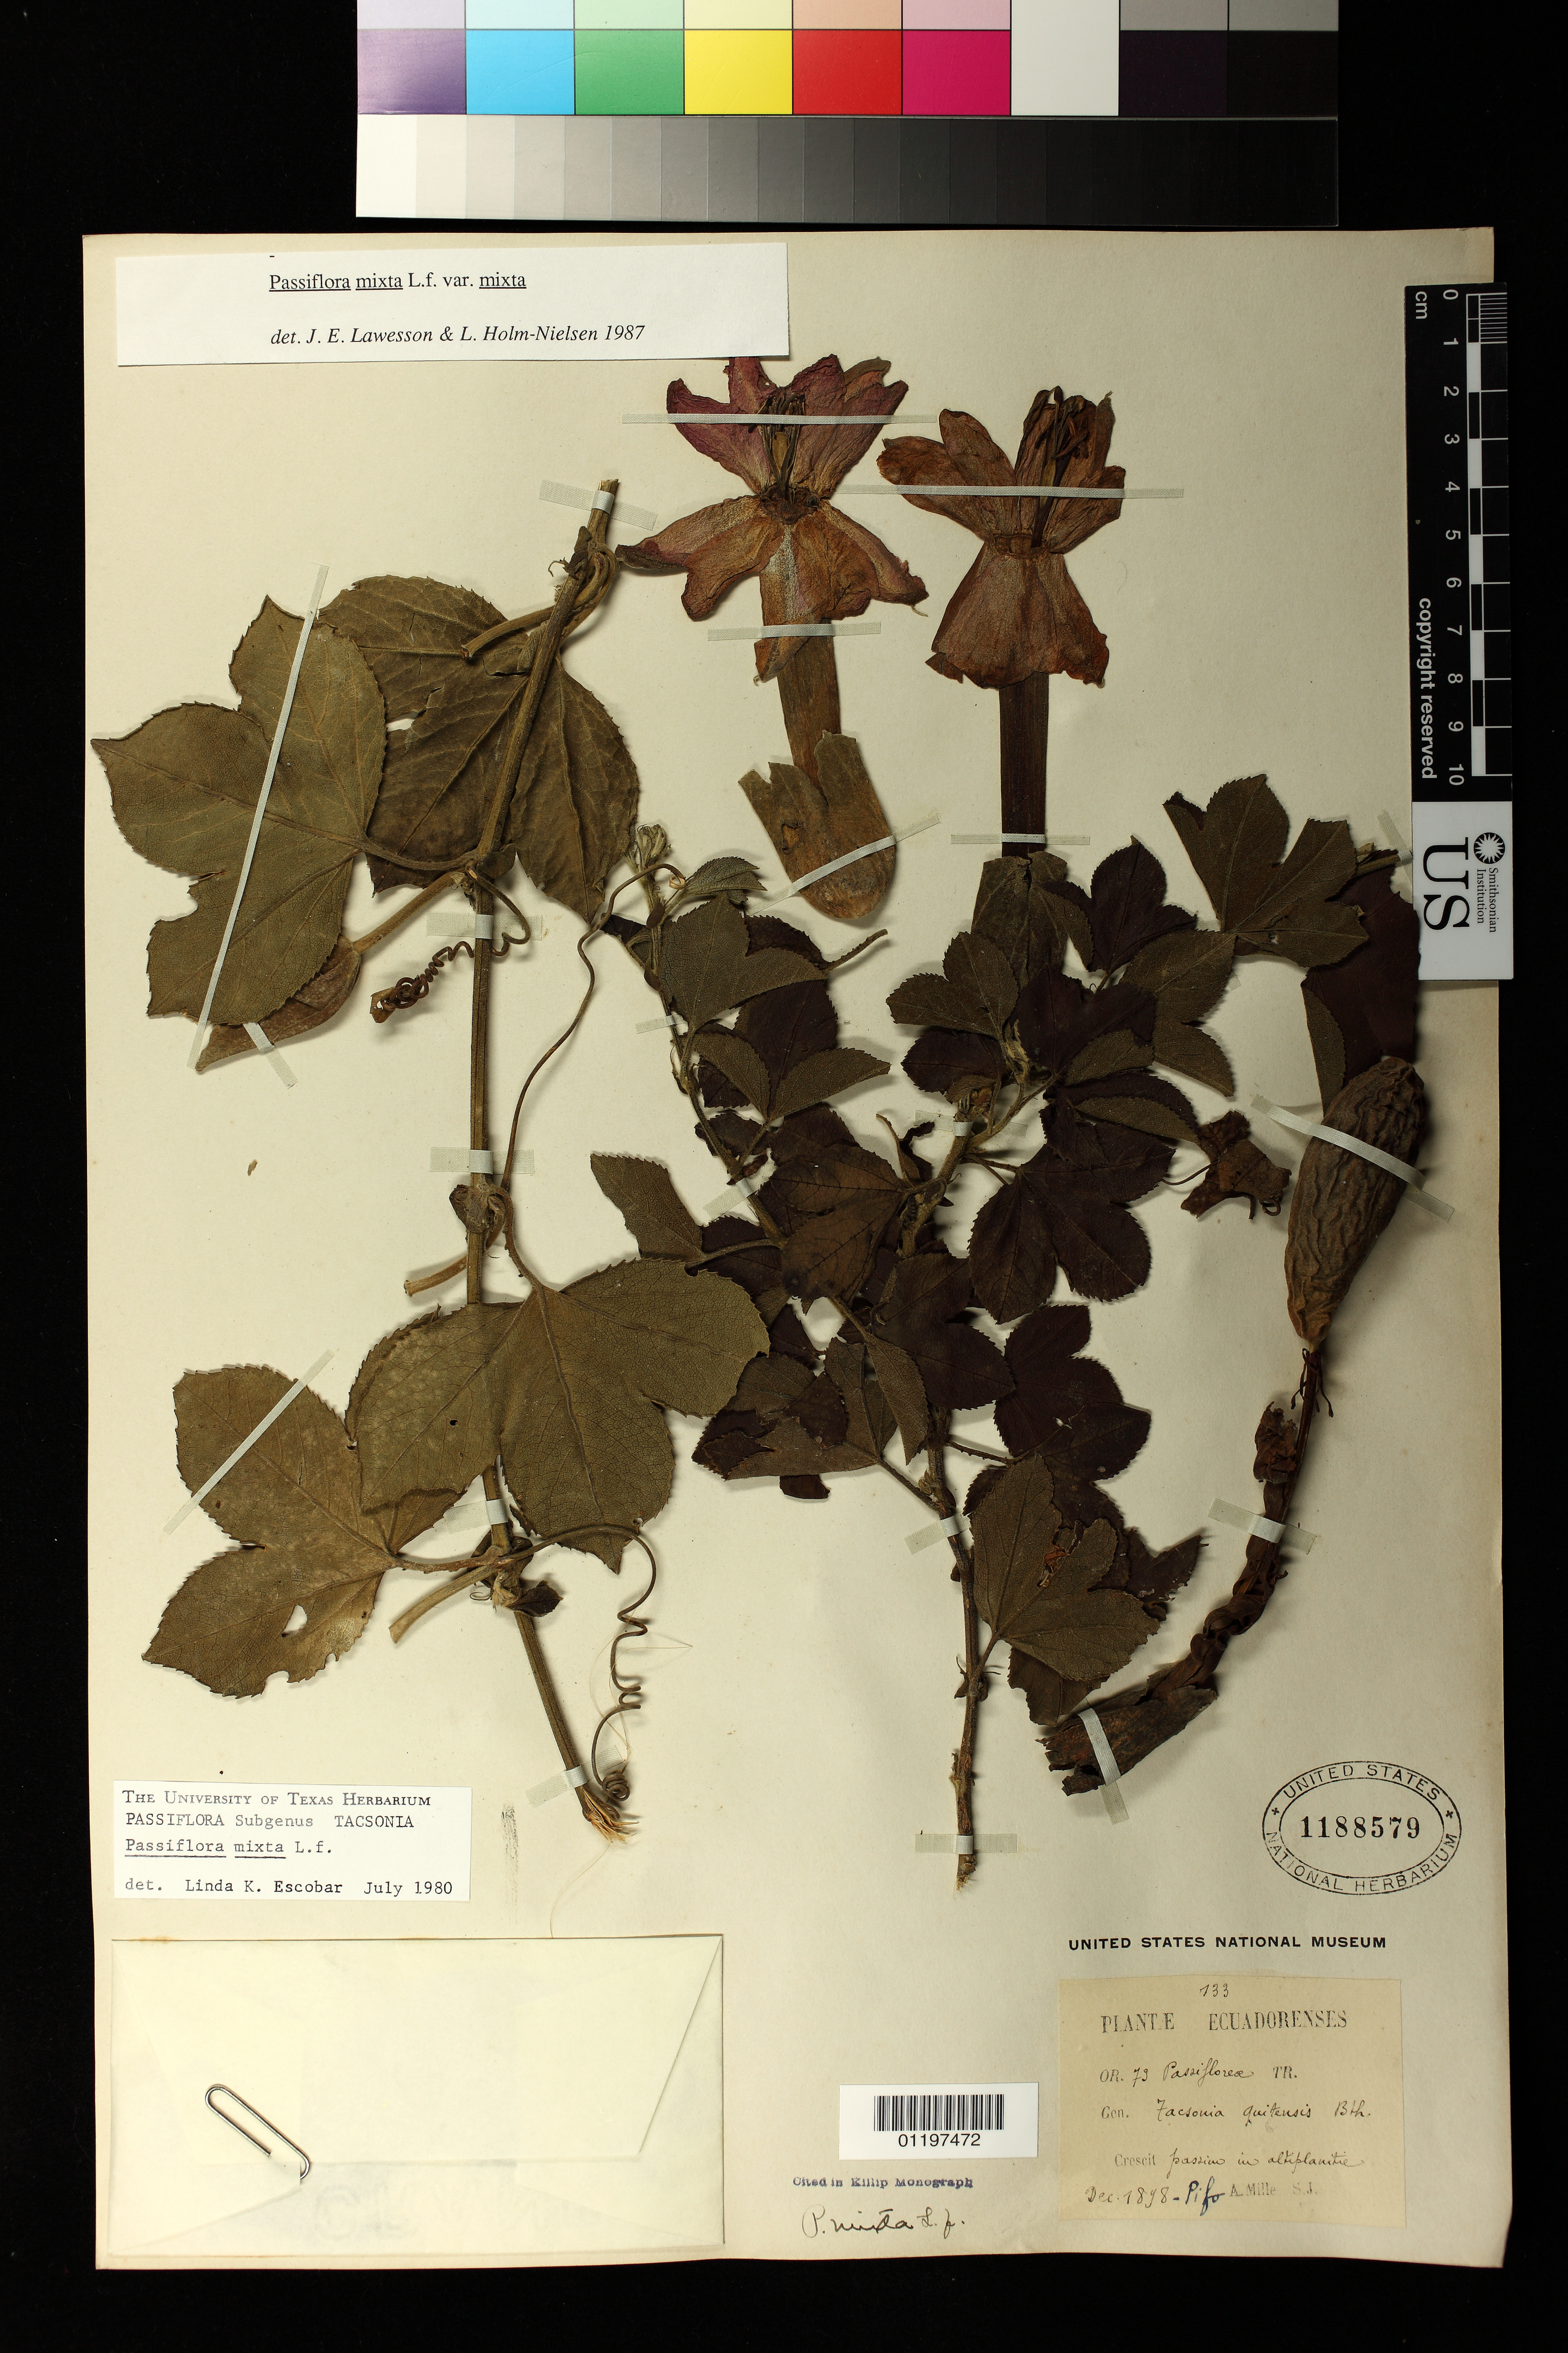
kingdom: Plantae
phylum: Tracheophyta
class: Magnoliopsida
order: Malpighiales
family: Passifloraceae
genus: Passiflora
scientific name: Passiflora mixta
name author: L. f.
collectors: A. Mille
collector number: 733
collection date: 1898-12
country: Ecuador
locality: Crescit passim in altiplanitie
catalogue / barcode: US 1188579